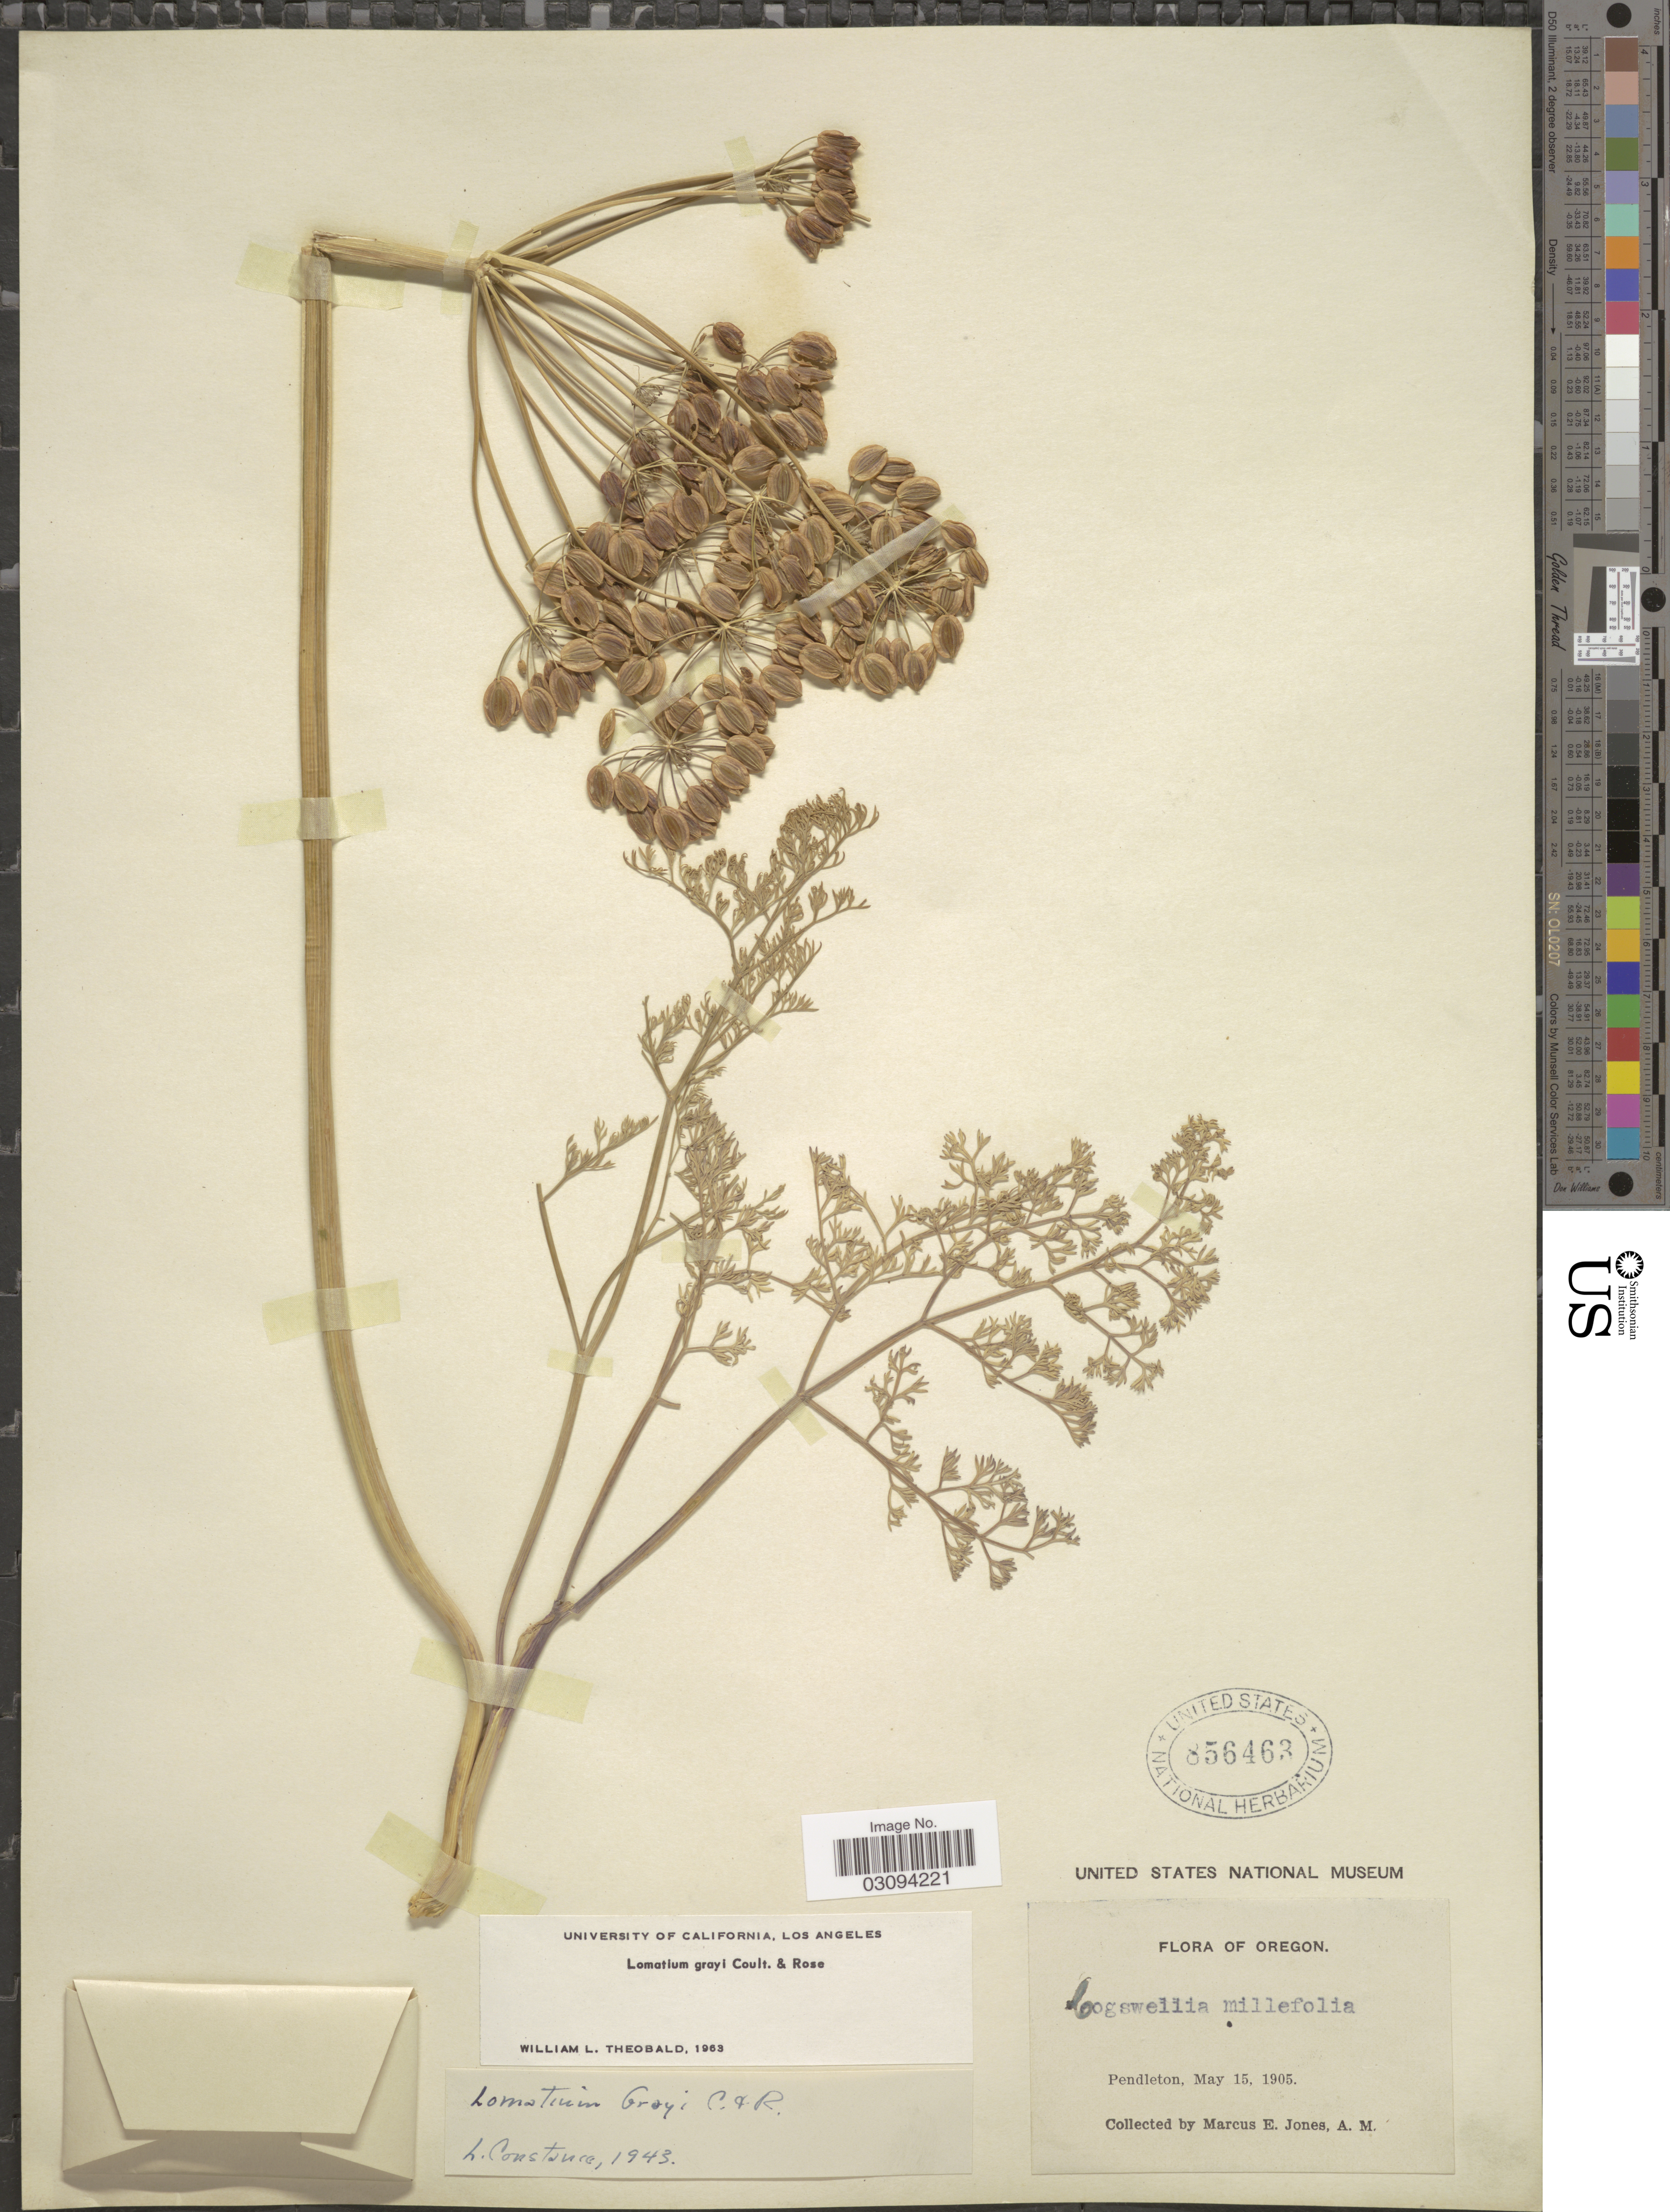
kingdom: Plantae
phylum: Tracheophyta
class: Magnoliopsida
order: Apiales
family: Apiaceae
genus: Lomatium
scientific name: Lomatium grayi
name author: (J.M. Coult. & Rose) J.M. Coult. & Rose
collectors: M. E. Jones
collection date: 1905-05-15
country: United States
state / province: Oregon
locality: Pendleton.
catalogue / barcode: US 856463